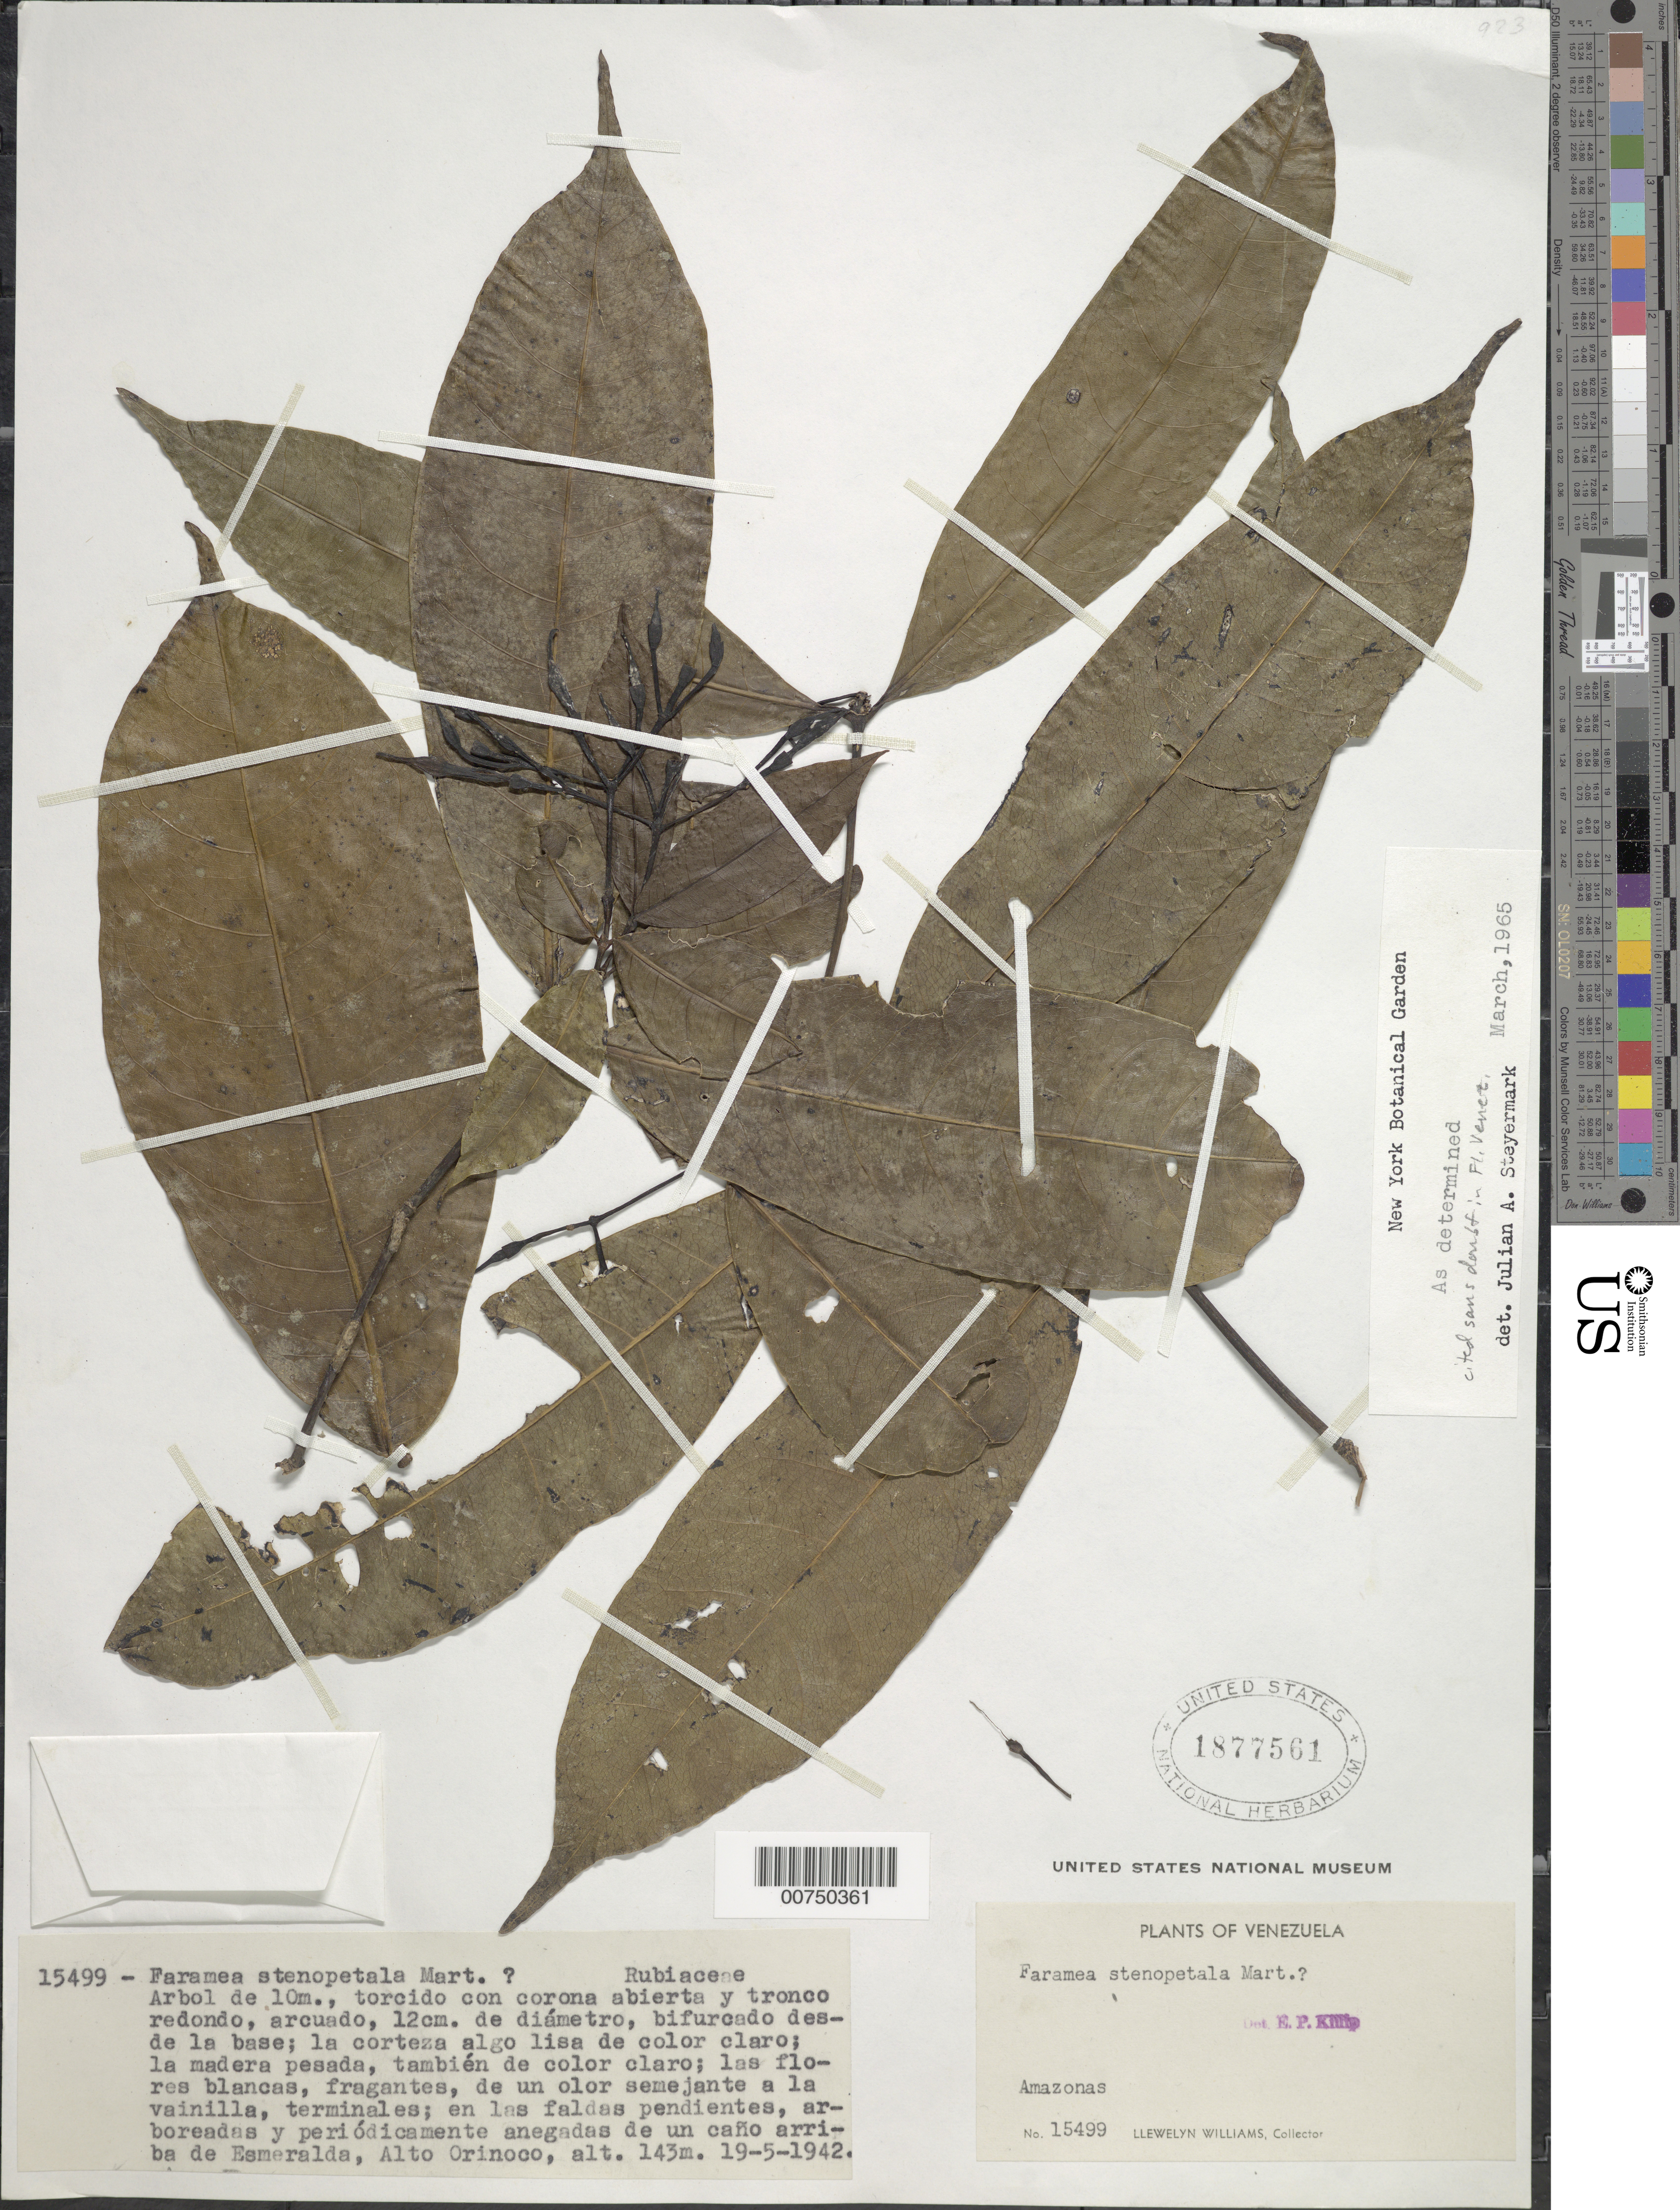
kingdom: Plantae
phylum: Tracheophyta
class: Magnoliopsida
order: Gentianales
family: Rubiaceae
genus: Faramea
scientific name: Faramea stenopetala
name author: Mart.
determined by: Steyermark, Julian A., (VEN)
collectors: Ll. Williams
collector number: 15499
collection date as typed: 19-May-42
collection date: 1942-05-19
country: Venezuela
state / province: Amazonas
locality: Esmeralda, Alto Orinoco; un Caño que corre al Orinoco arriba de Esmeralda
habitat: Faldas pendientes, arboreadas y periodicamente anegadas de cano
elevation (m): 143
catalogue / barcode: US 1877561